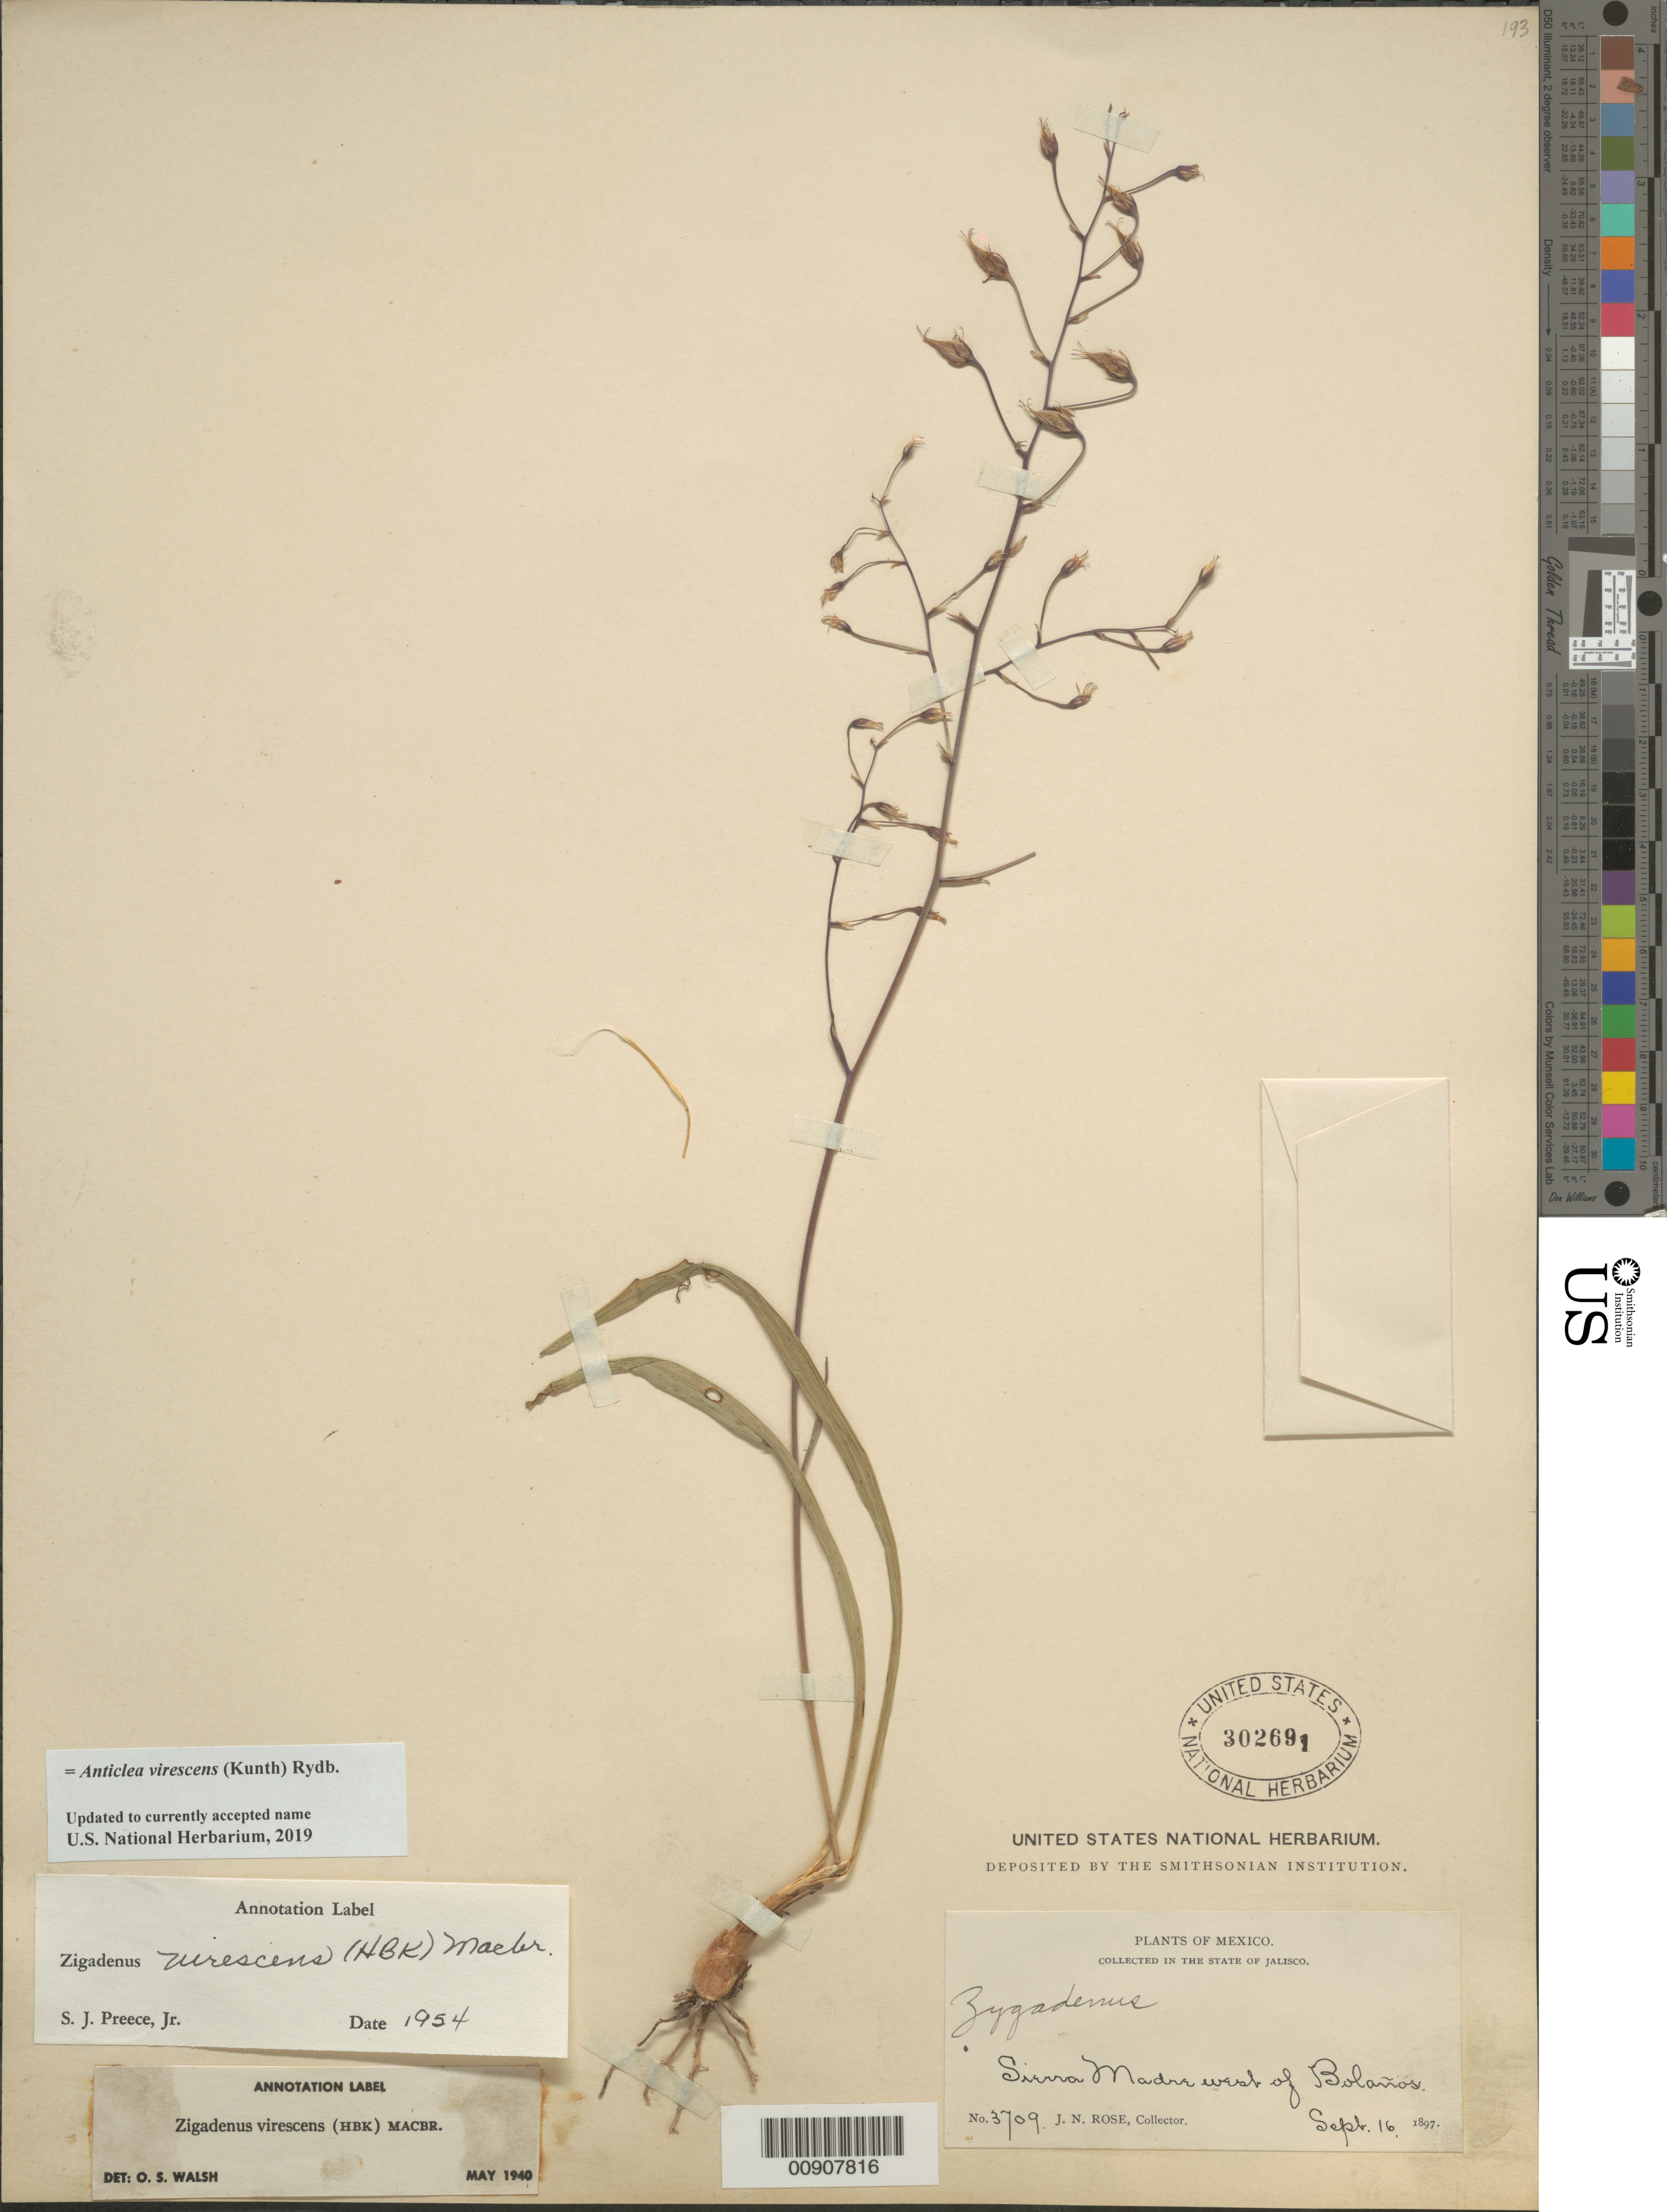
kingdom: Plantae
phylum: Tracheophyta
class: Liliopsida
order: Liliales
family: Melanthiaceae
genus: Anticlea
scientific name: Anticlea virescens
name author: (Kunth) Rydb.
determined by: Strong, Mark T., (BOT), Smithsonian Institution - National Museum of Natural History (UNITED STATES)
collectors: J. N. Rose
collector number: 3709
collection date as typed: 16 Sep 1897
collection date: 1897-09-16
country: Mexico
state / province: Jalisco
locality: Sierra Madre west of Bolaños, State of Jalisco.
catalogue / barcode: US 302691